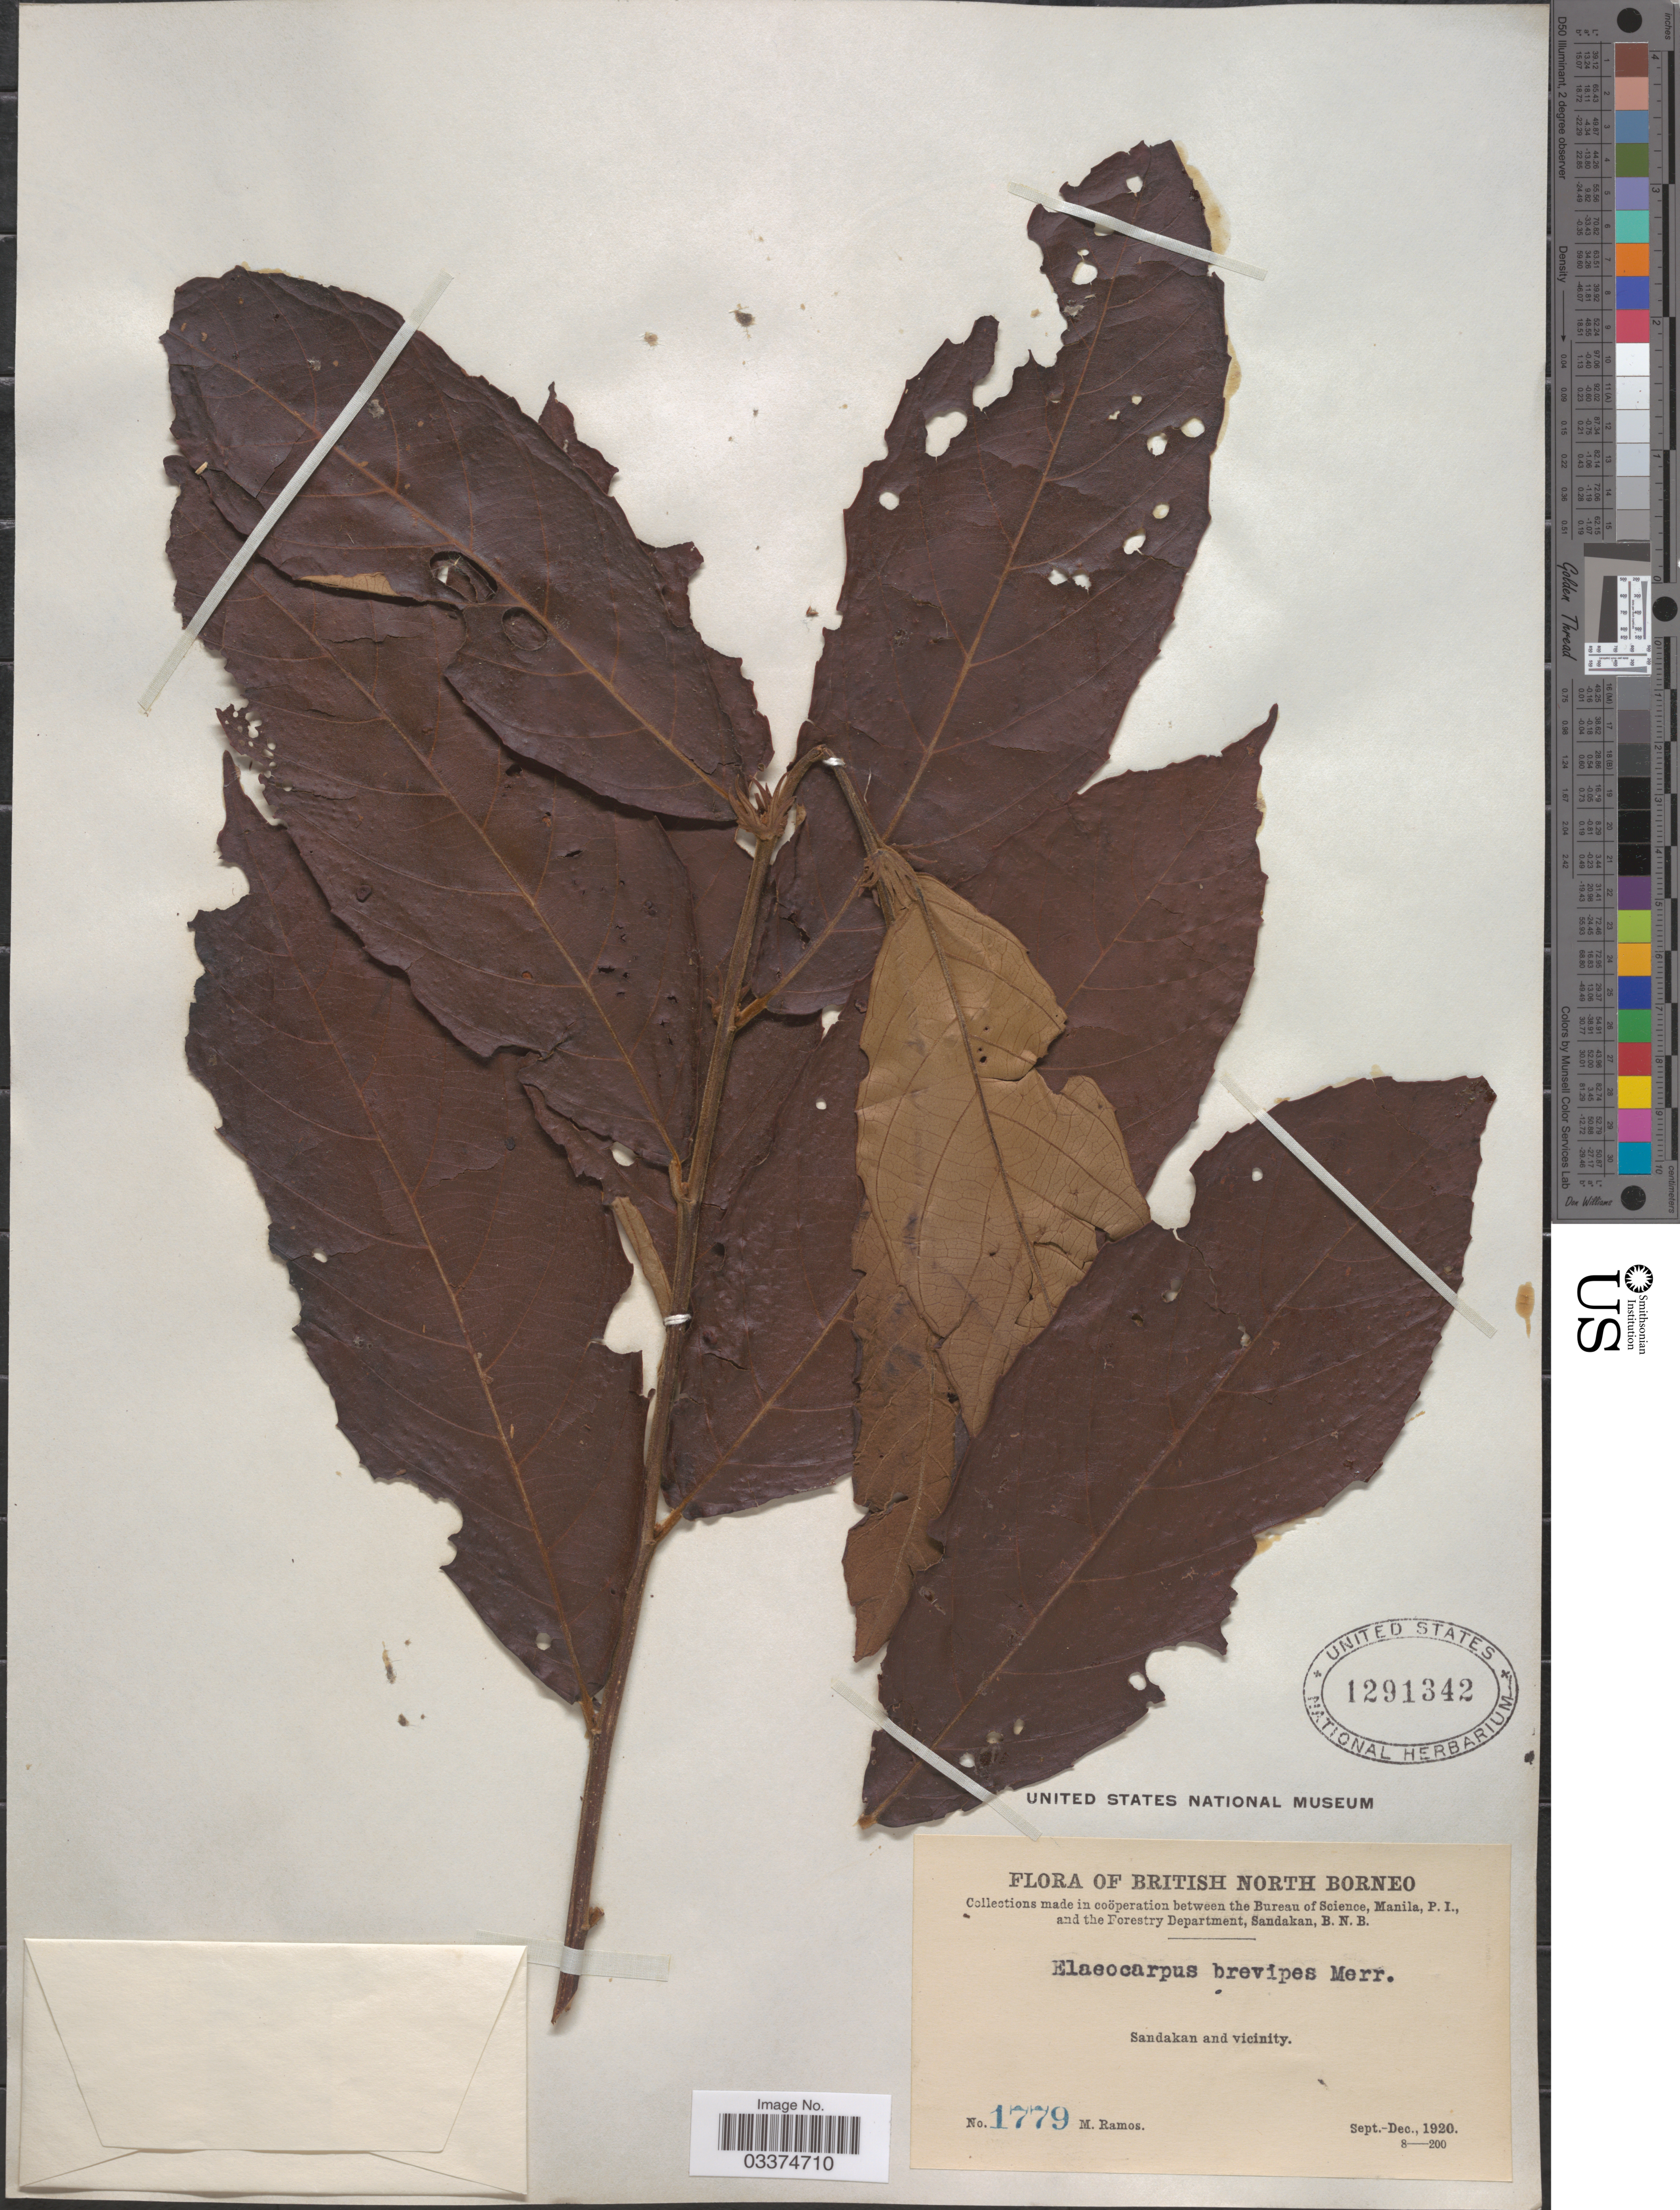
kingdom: Plantae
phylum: Tracheophyta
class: Magnoliopsida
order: Oxalidales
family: Elaeocarpaceae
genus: Elaeocarpus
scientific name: Elaeocarpus stipularis var. brevipes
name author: Blume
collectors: M. Ramos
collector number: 1779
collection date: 1920-09/1920-12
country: Malaysia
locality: British North Borneo. Sandakan and vicinity.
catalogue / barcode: US 1291342